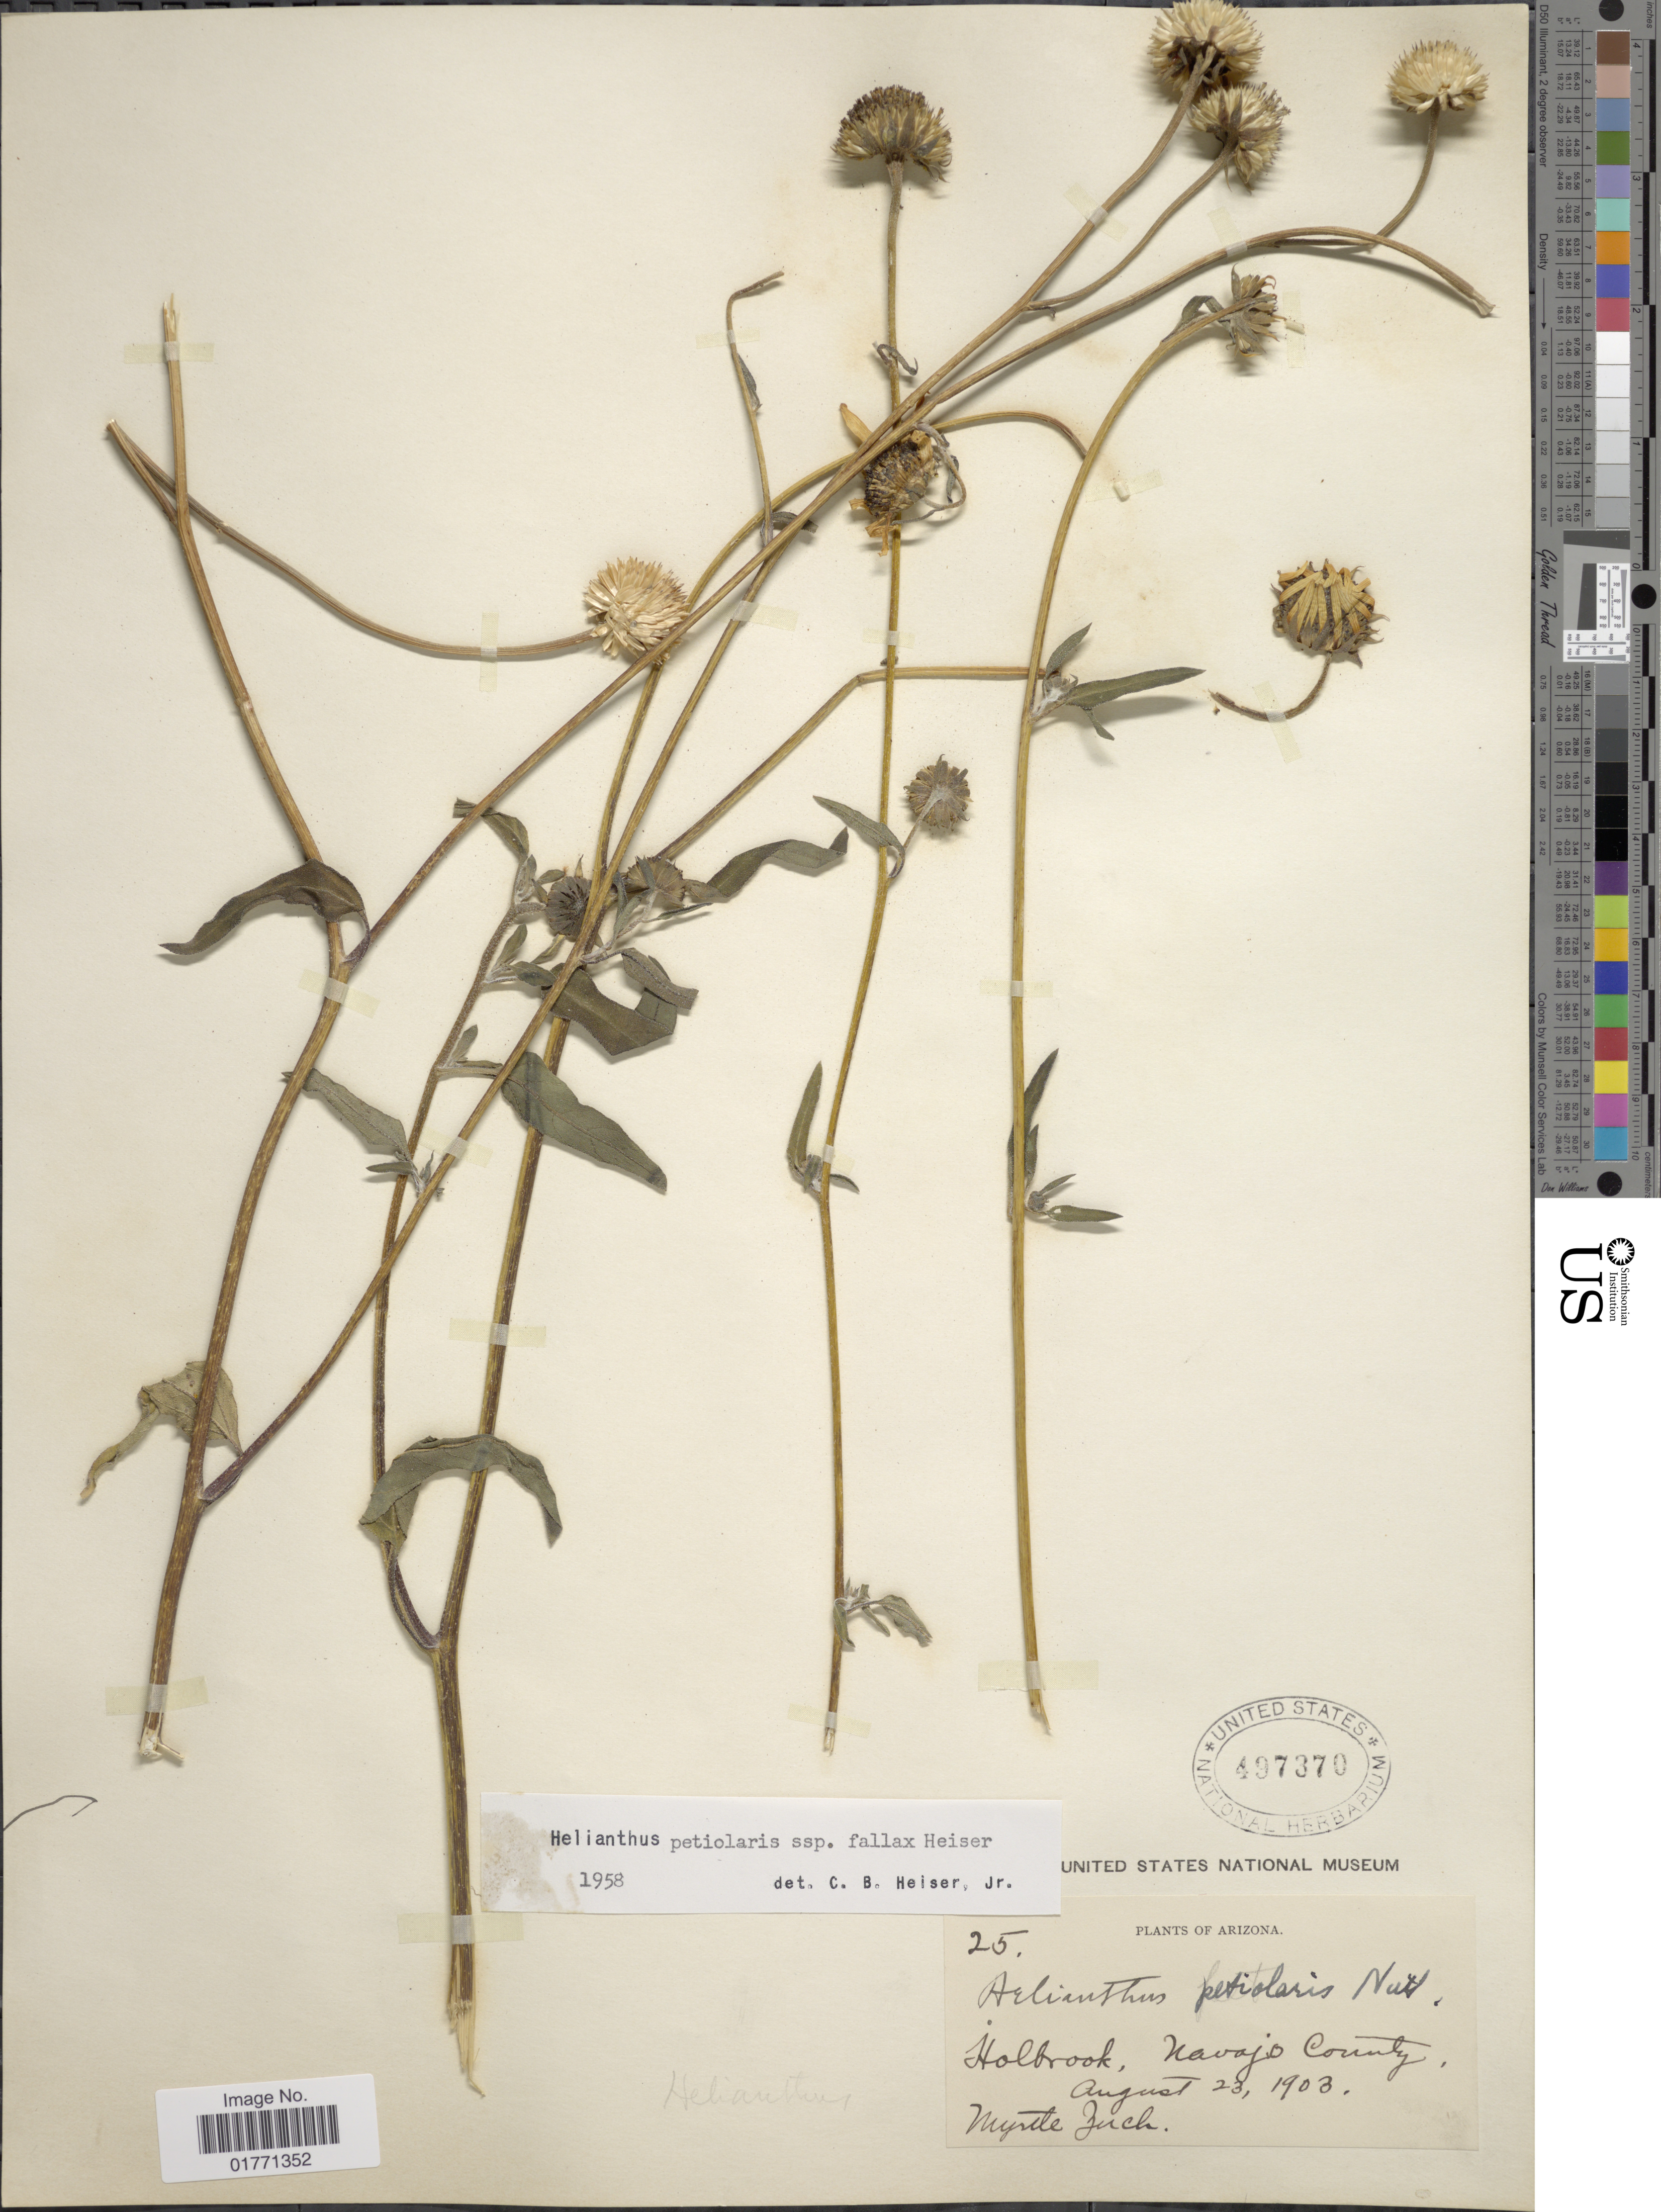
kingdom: Plantae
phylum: Tracheophyta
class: Magnoliopsida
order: Asterales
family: Asteraceae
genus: Helianthus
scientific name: Helianthus petiolaris subsp. fallax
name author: Heiser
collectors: M. Zuck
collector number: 25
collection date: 1903-08-23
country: United States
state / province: Arizona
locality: Holbrook, Navajo County.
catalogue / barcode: US 407370